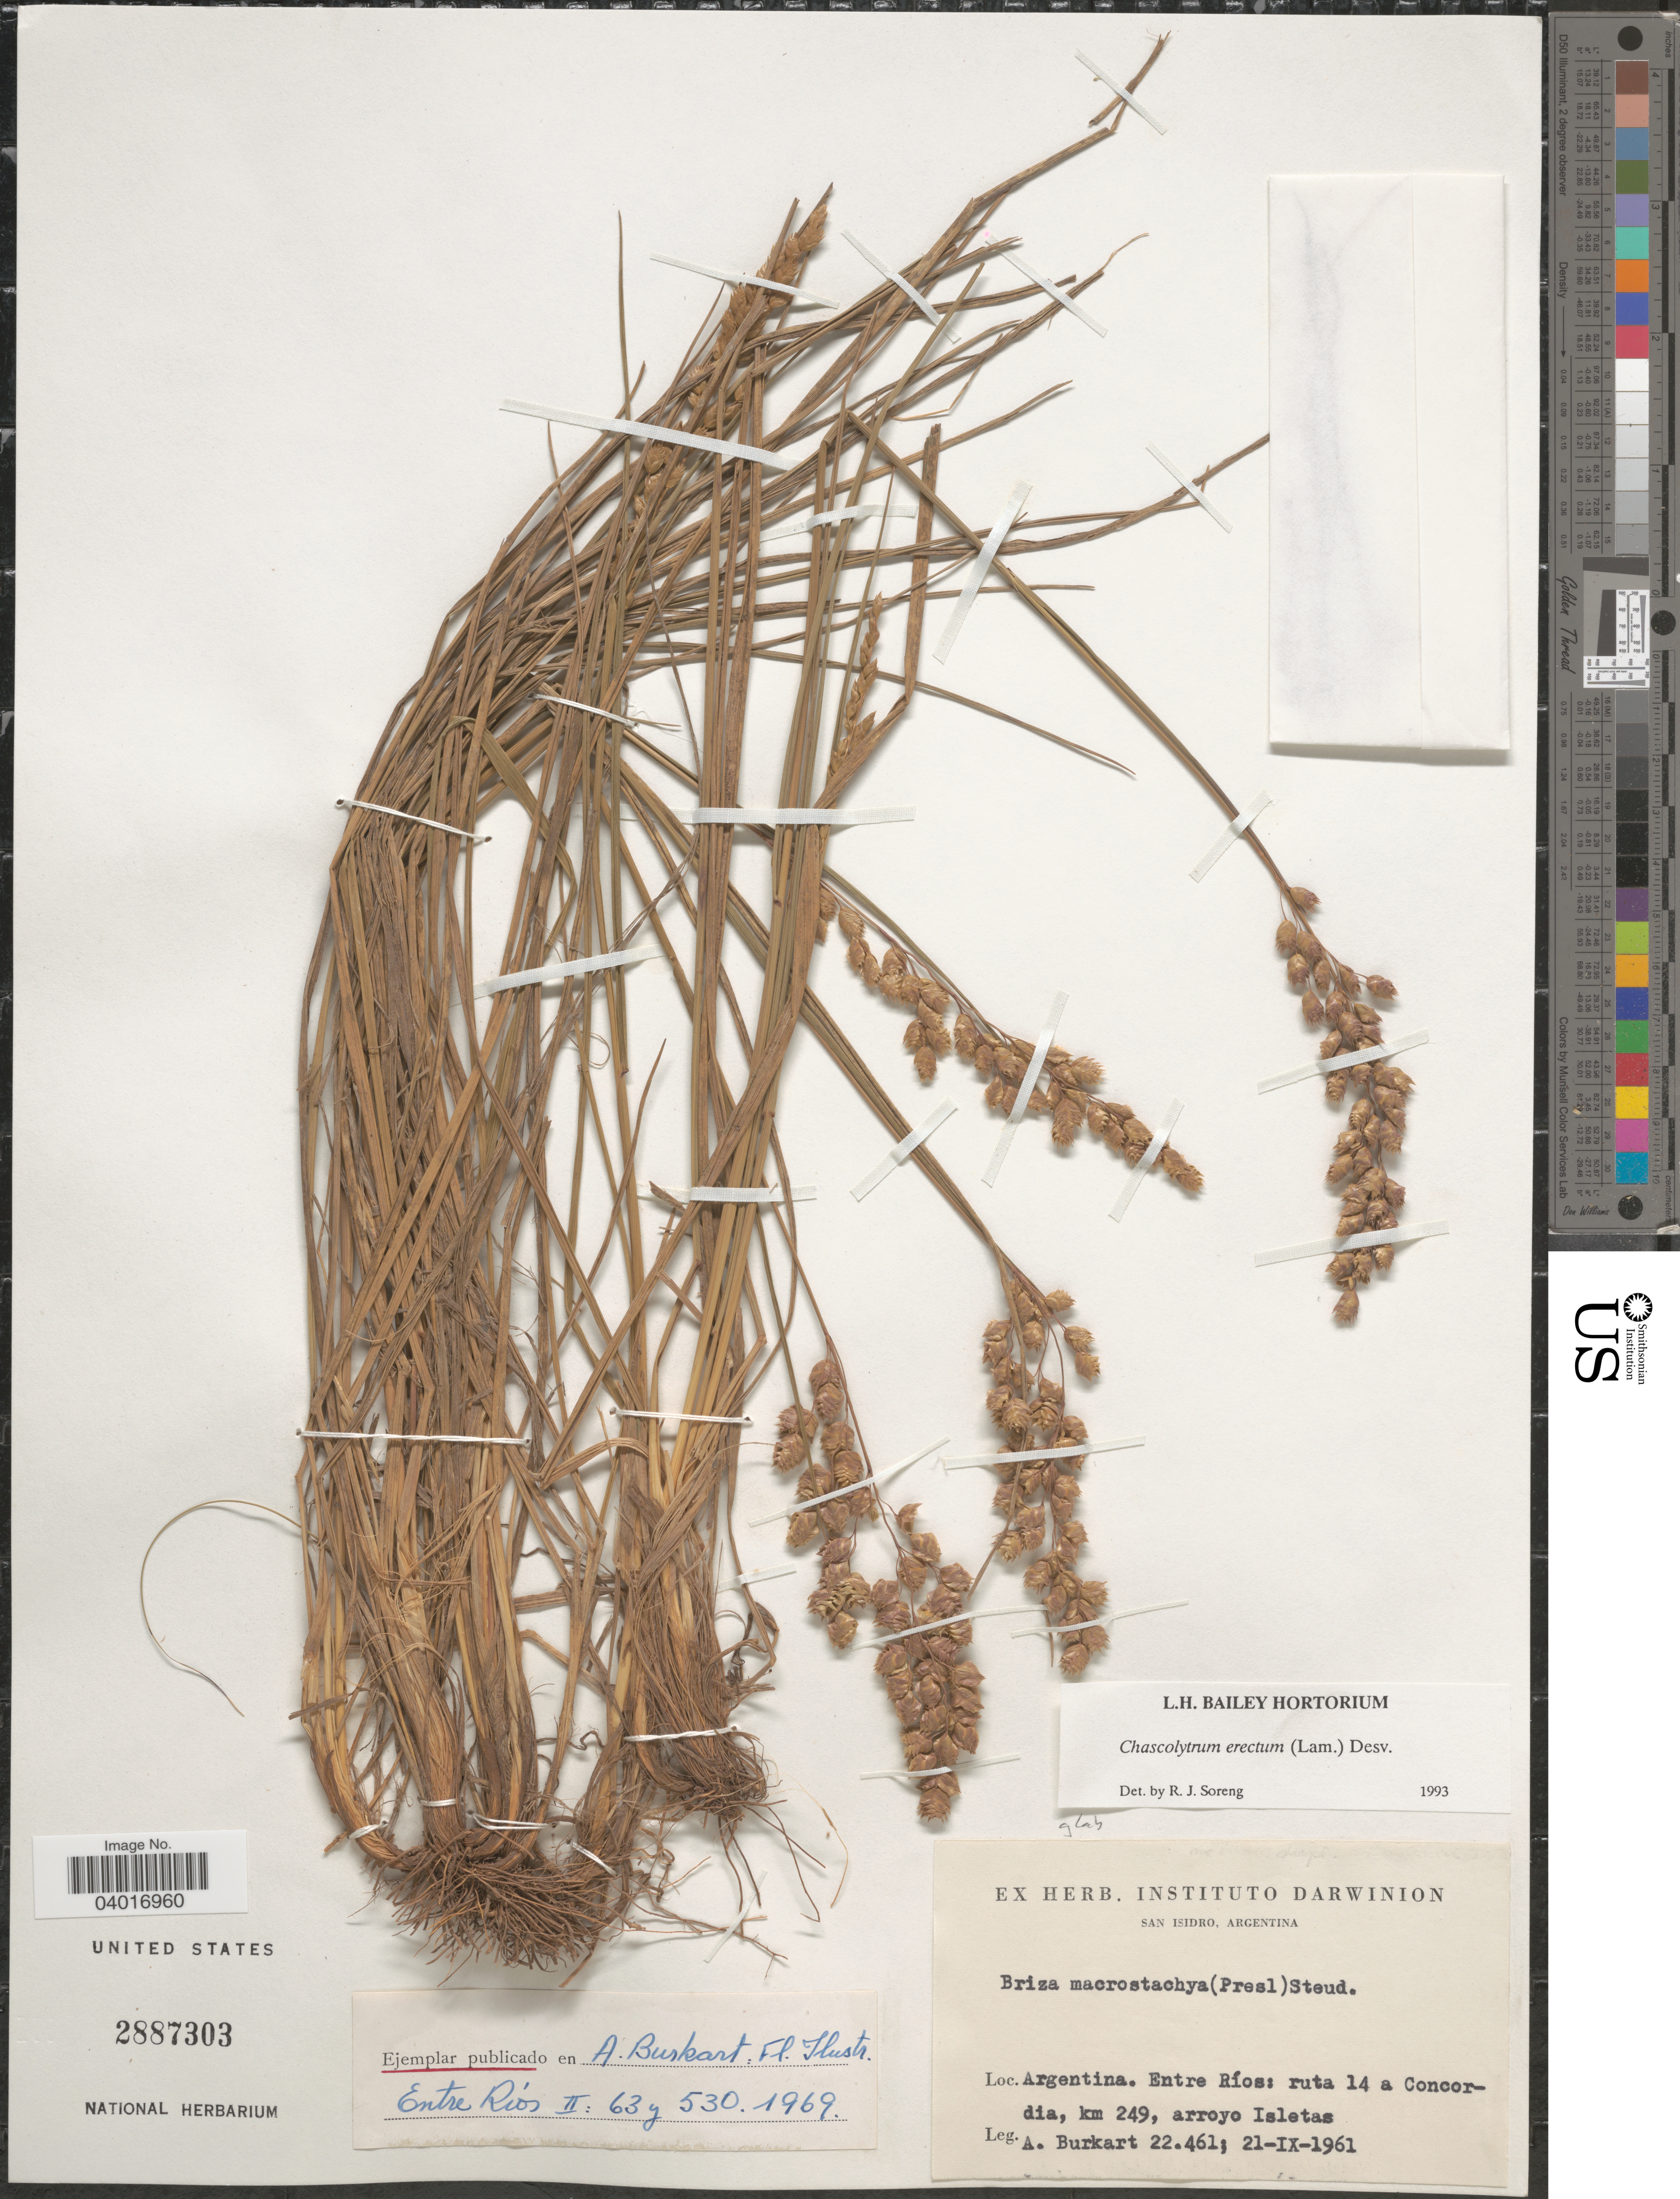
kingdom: Plantae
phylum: Tracheophyta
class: Liliopsida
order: Poales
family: Poaceae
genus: Chascolytrum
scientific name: Chascolytrum erectum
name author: (Lam.) Desv.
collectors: A. E. Burkart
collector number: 22461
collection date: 1961-09-21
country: Argentina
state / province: Entre Rios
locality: Ruta 14 a Concordia, km 249, arroyo Isletas.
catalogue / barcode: US 2887303